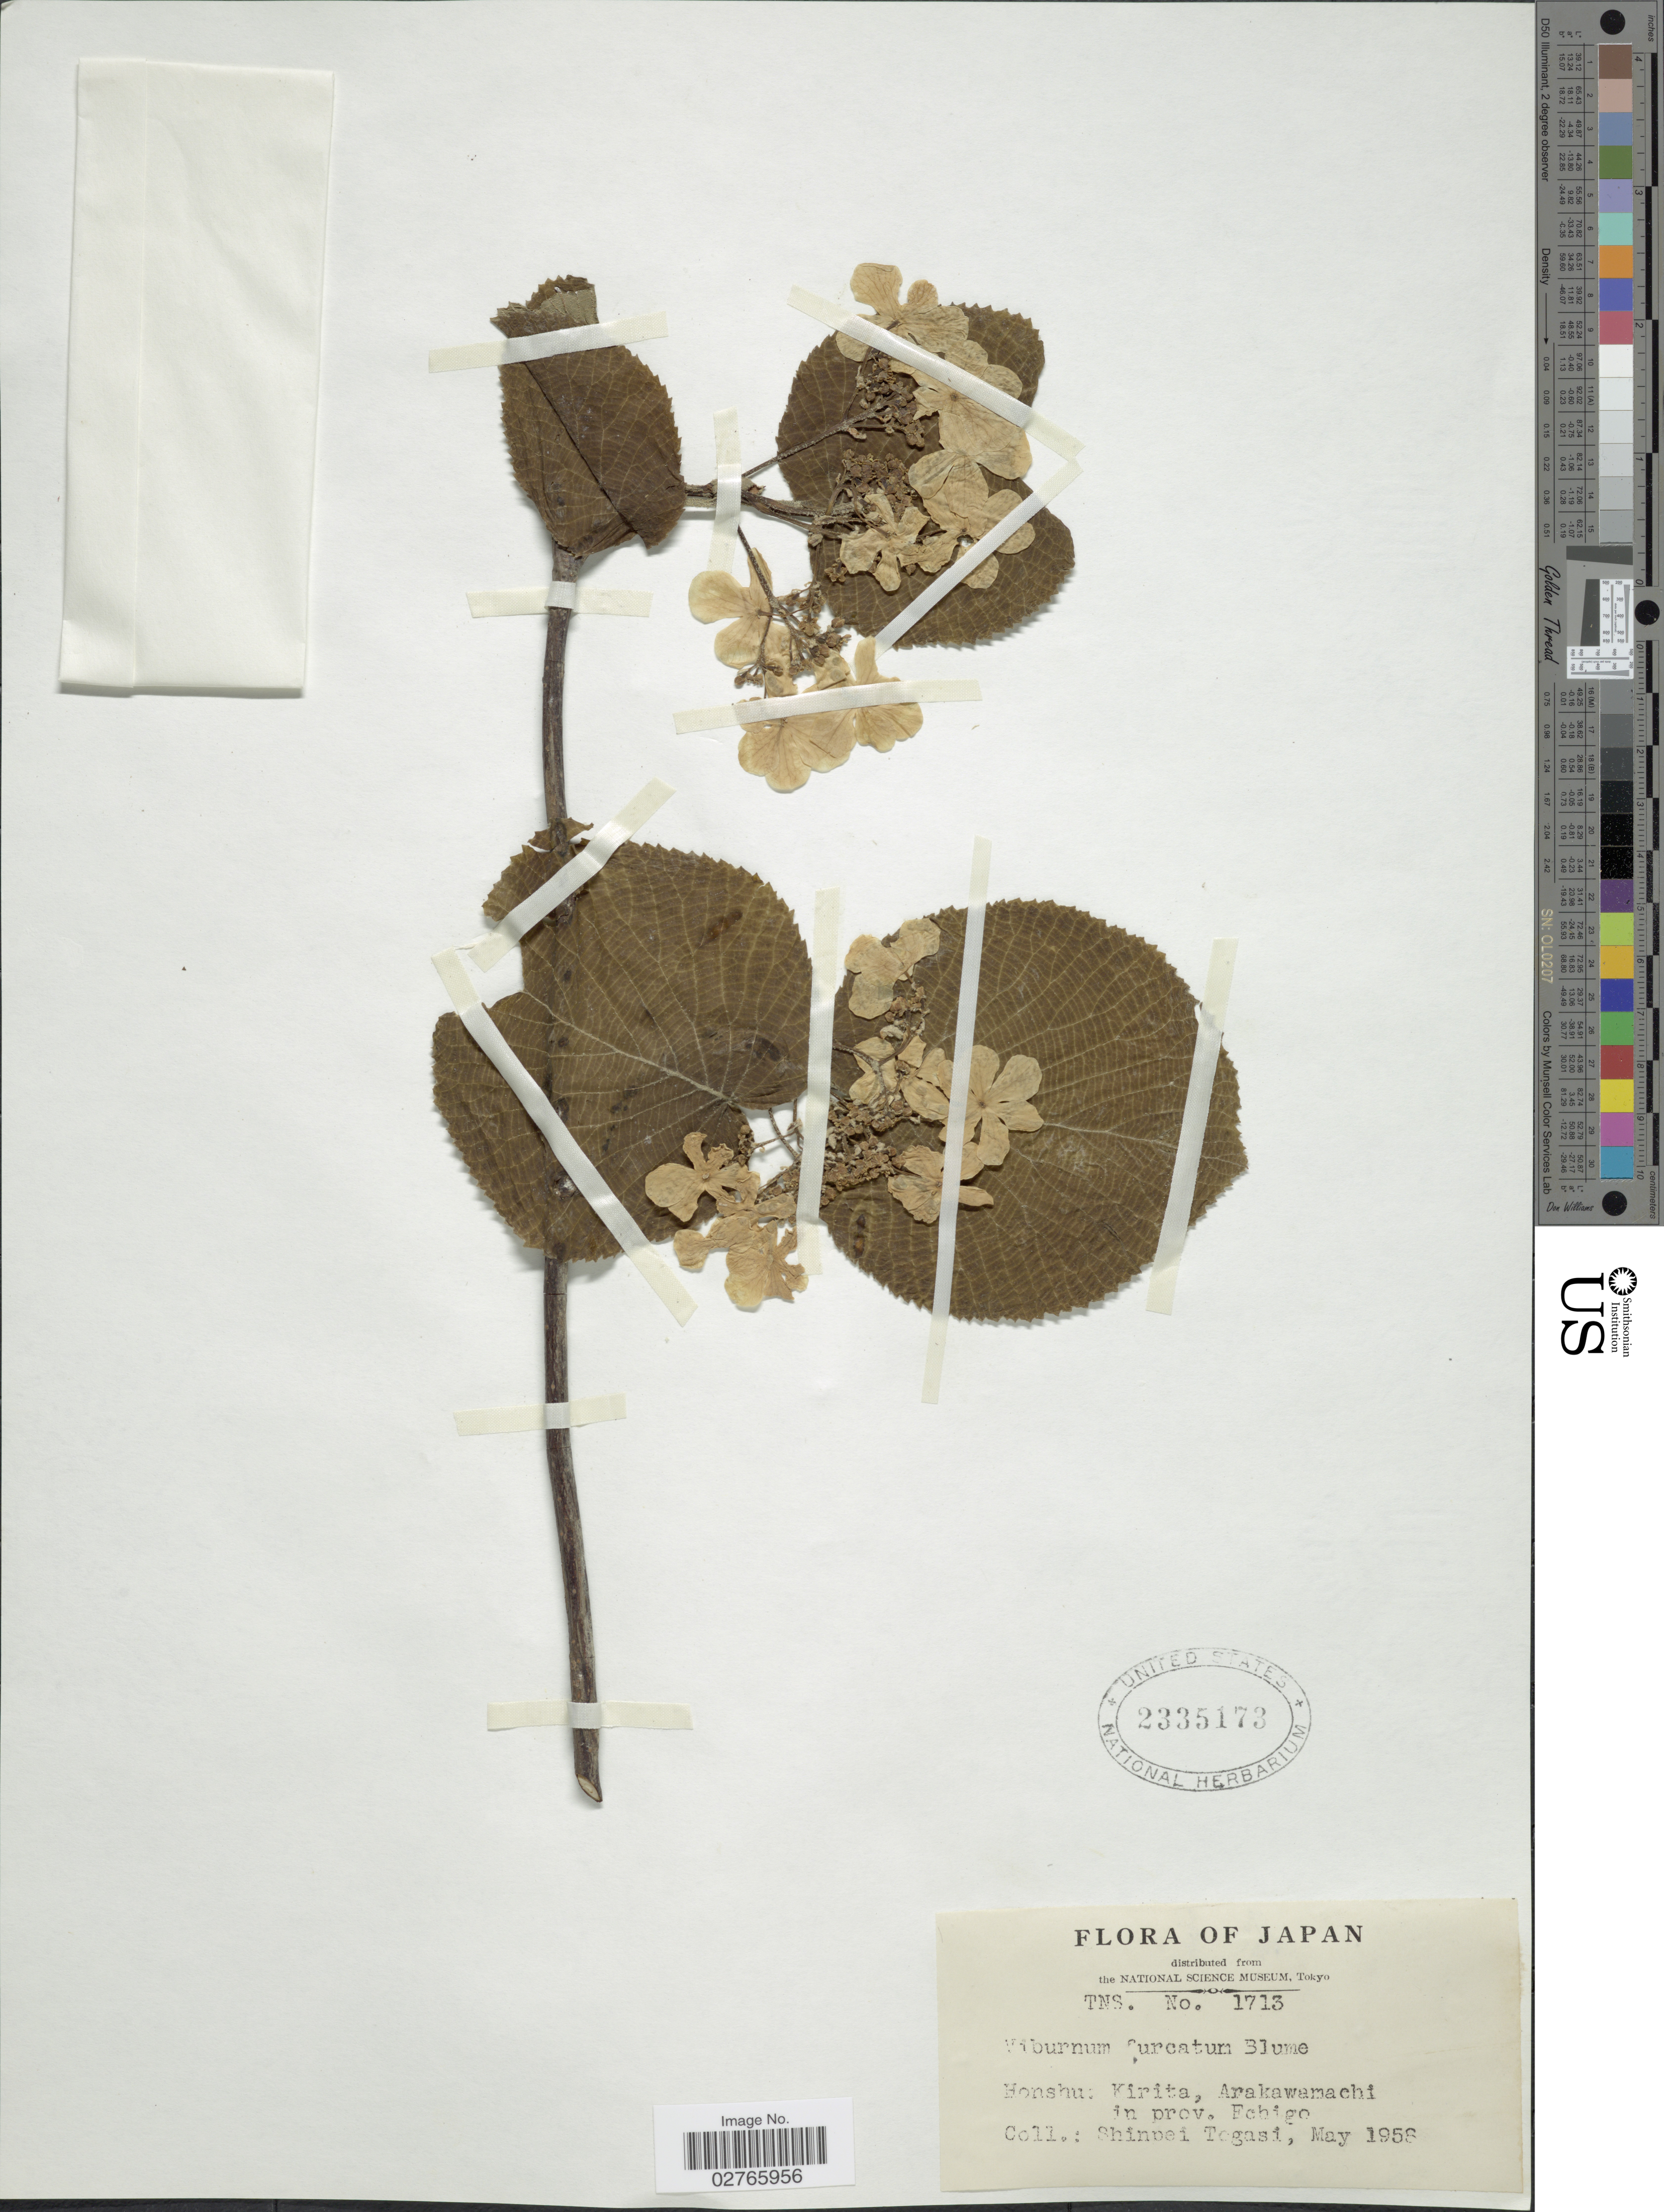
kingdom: Plantae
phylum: Tracheophyta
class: Magnoliopsida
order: Dipsacales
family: Viburnaceae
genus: Viburnum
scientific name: Viburnum furcatum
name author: Blume ex Maxim.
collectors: S. Togasi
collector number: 1713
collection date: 1958-05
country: Japan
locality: Honshu: Kirita, Arakawamachi in prov. Echigo.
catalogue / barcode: US 2335173